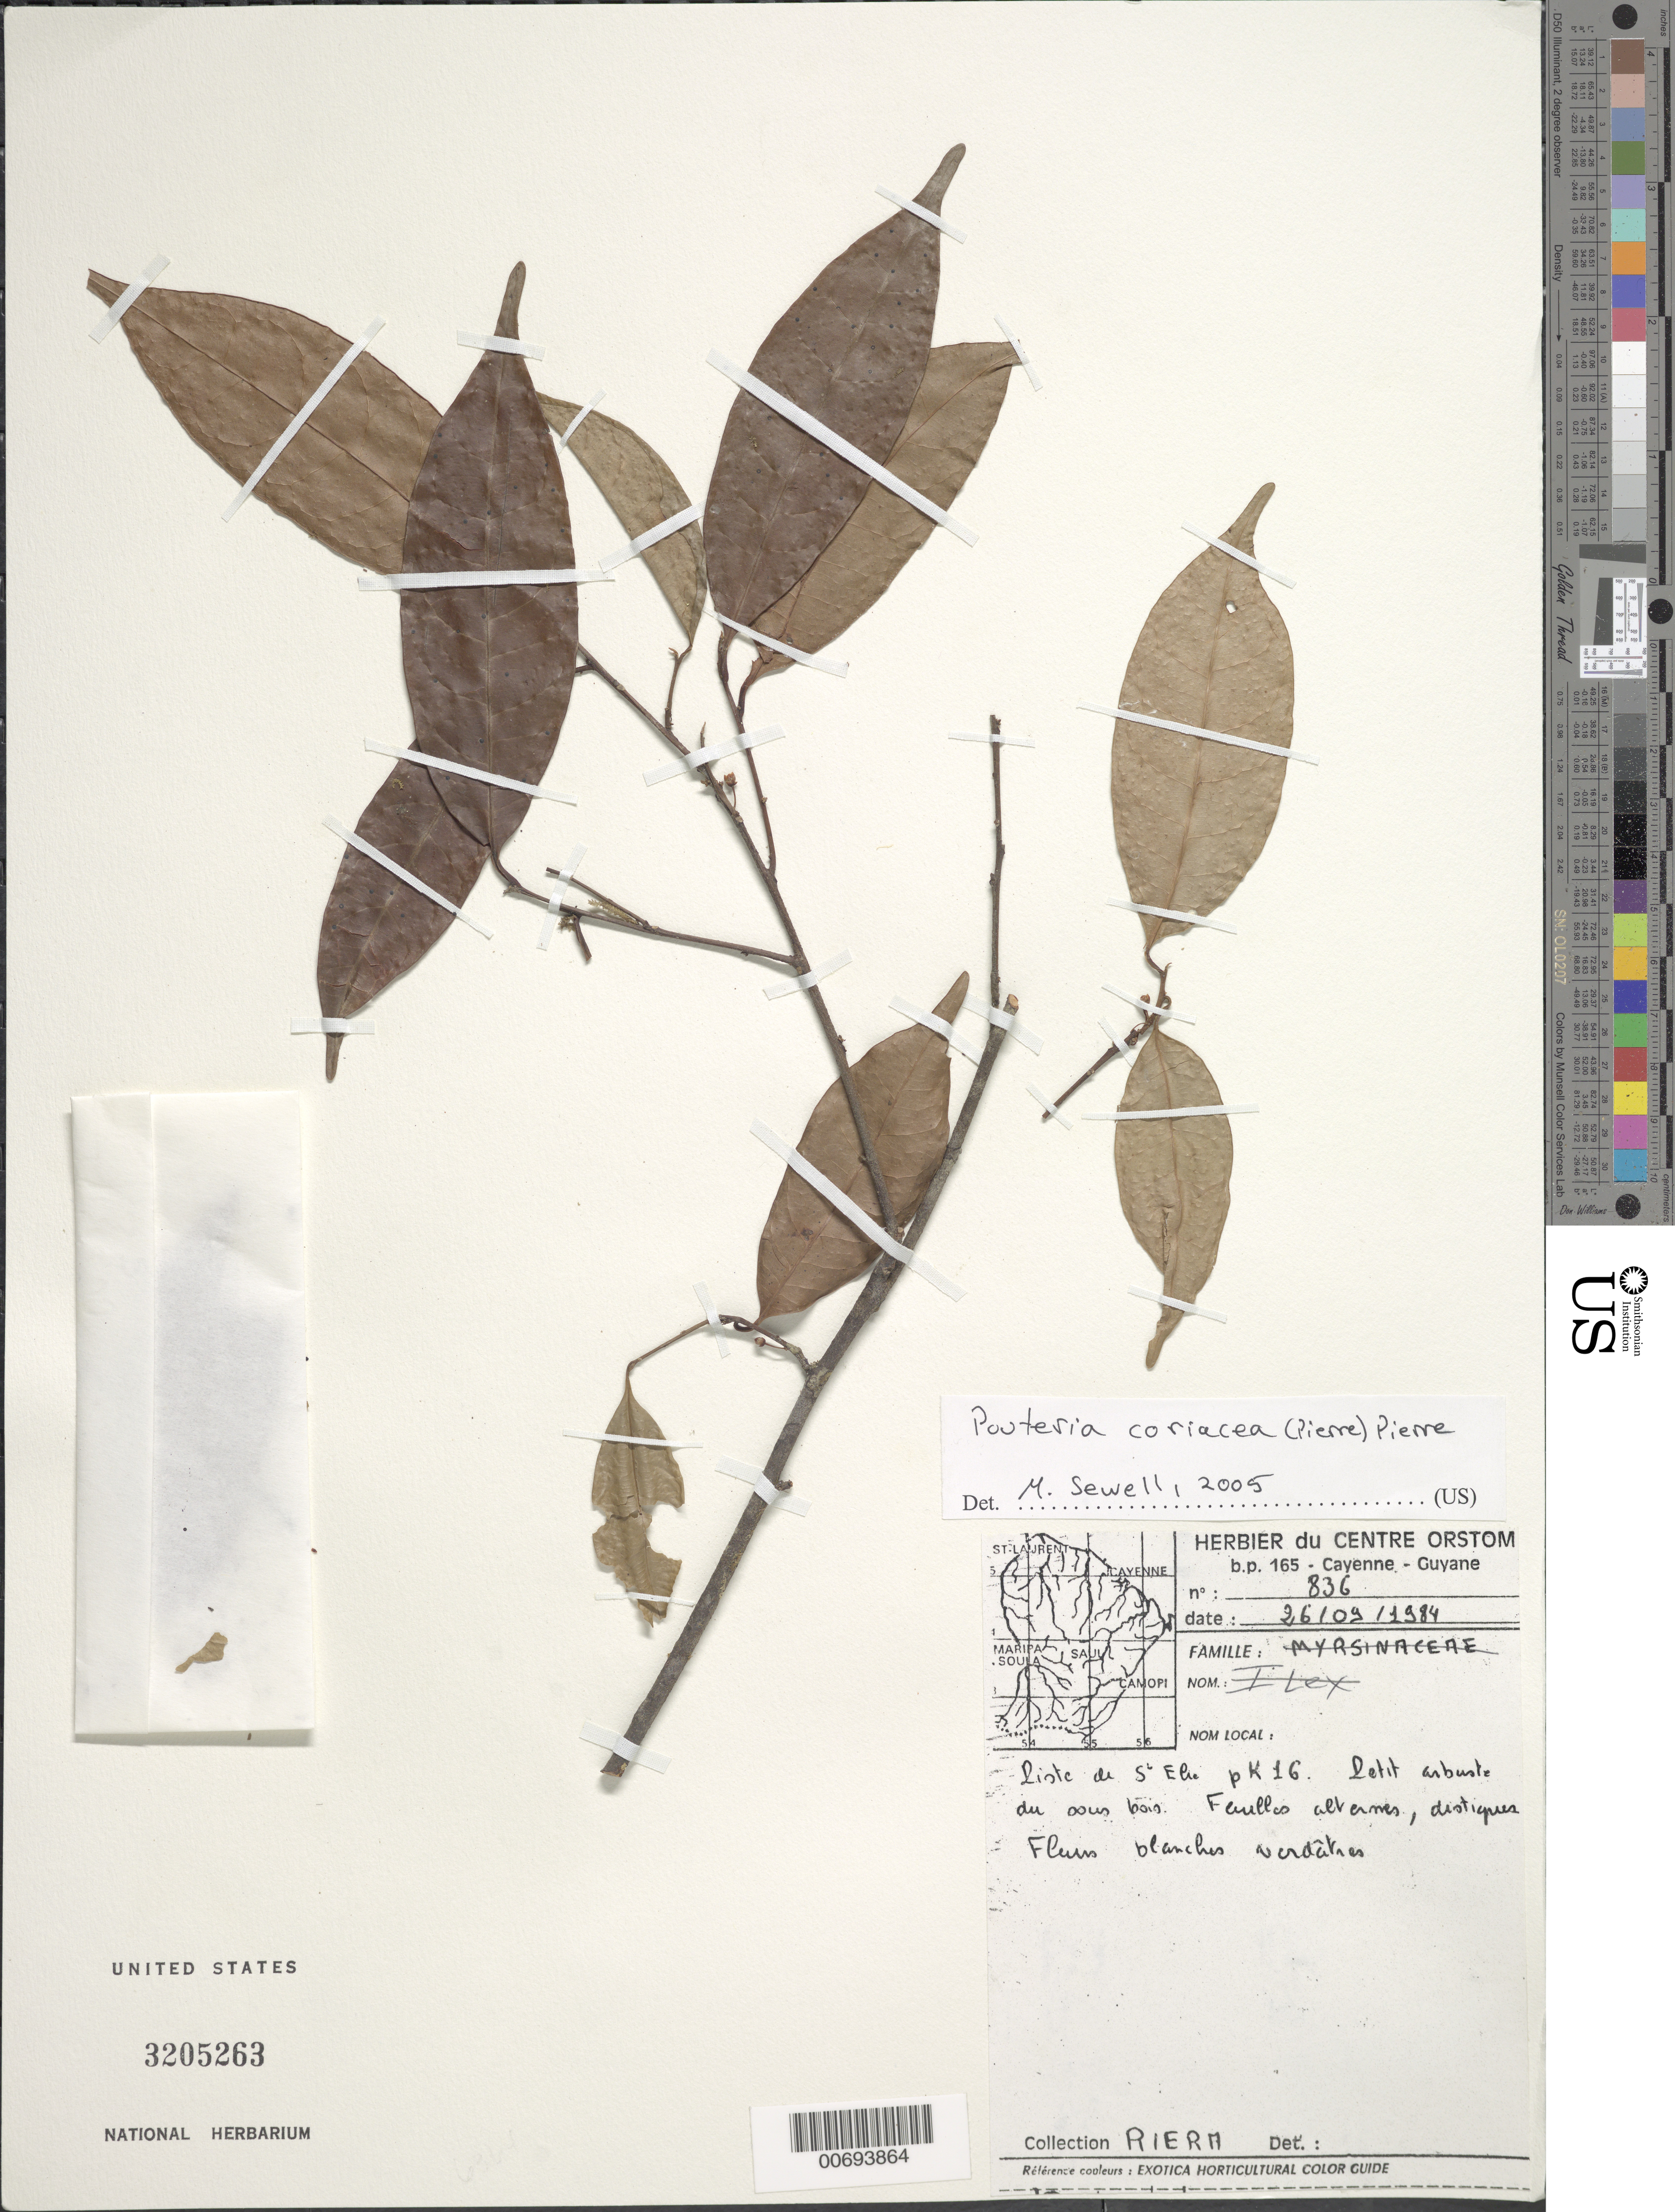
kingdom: Plantae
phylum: Tracheophyta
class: Magnoliopsida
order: Ericales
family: Sapotaceae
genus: Pouteria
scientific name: Pouteria coriacea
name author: (Pierre) Pierre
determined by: Sewell, M.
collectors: B. Riéra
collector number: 836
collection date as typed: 26-Sep-84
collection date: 1984-09-26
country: French Guiana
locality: Piste de Saint-Élie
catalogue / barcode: US 3205263